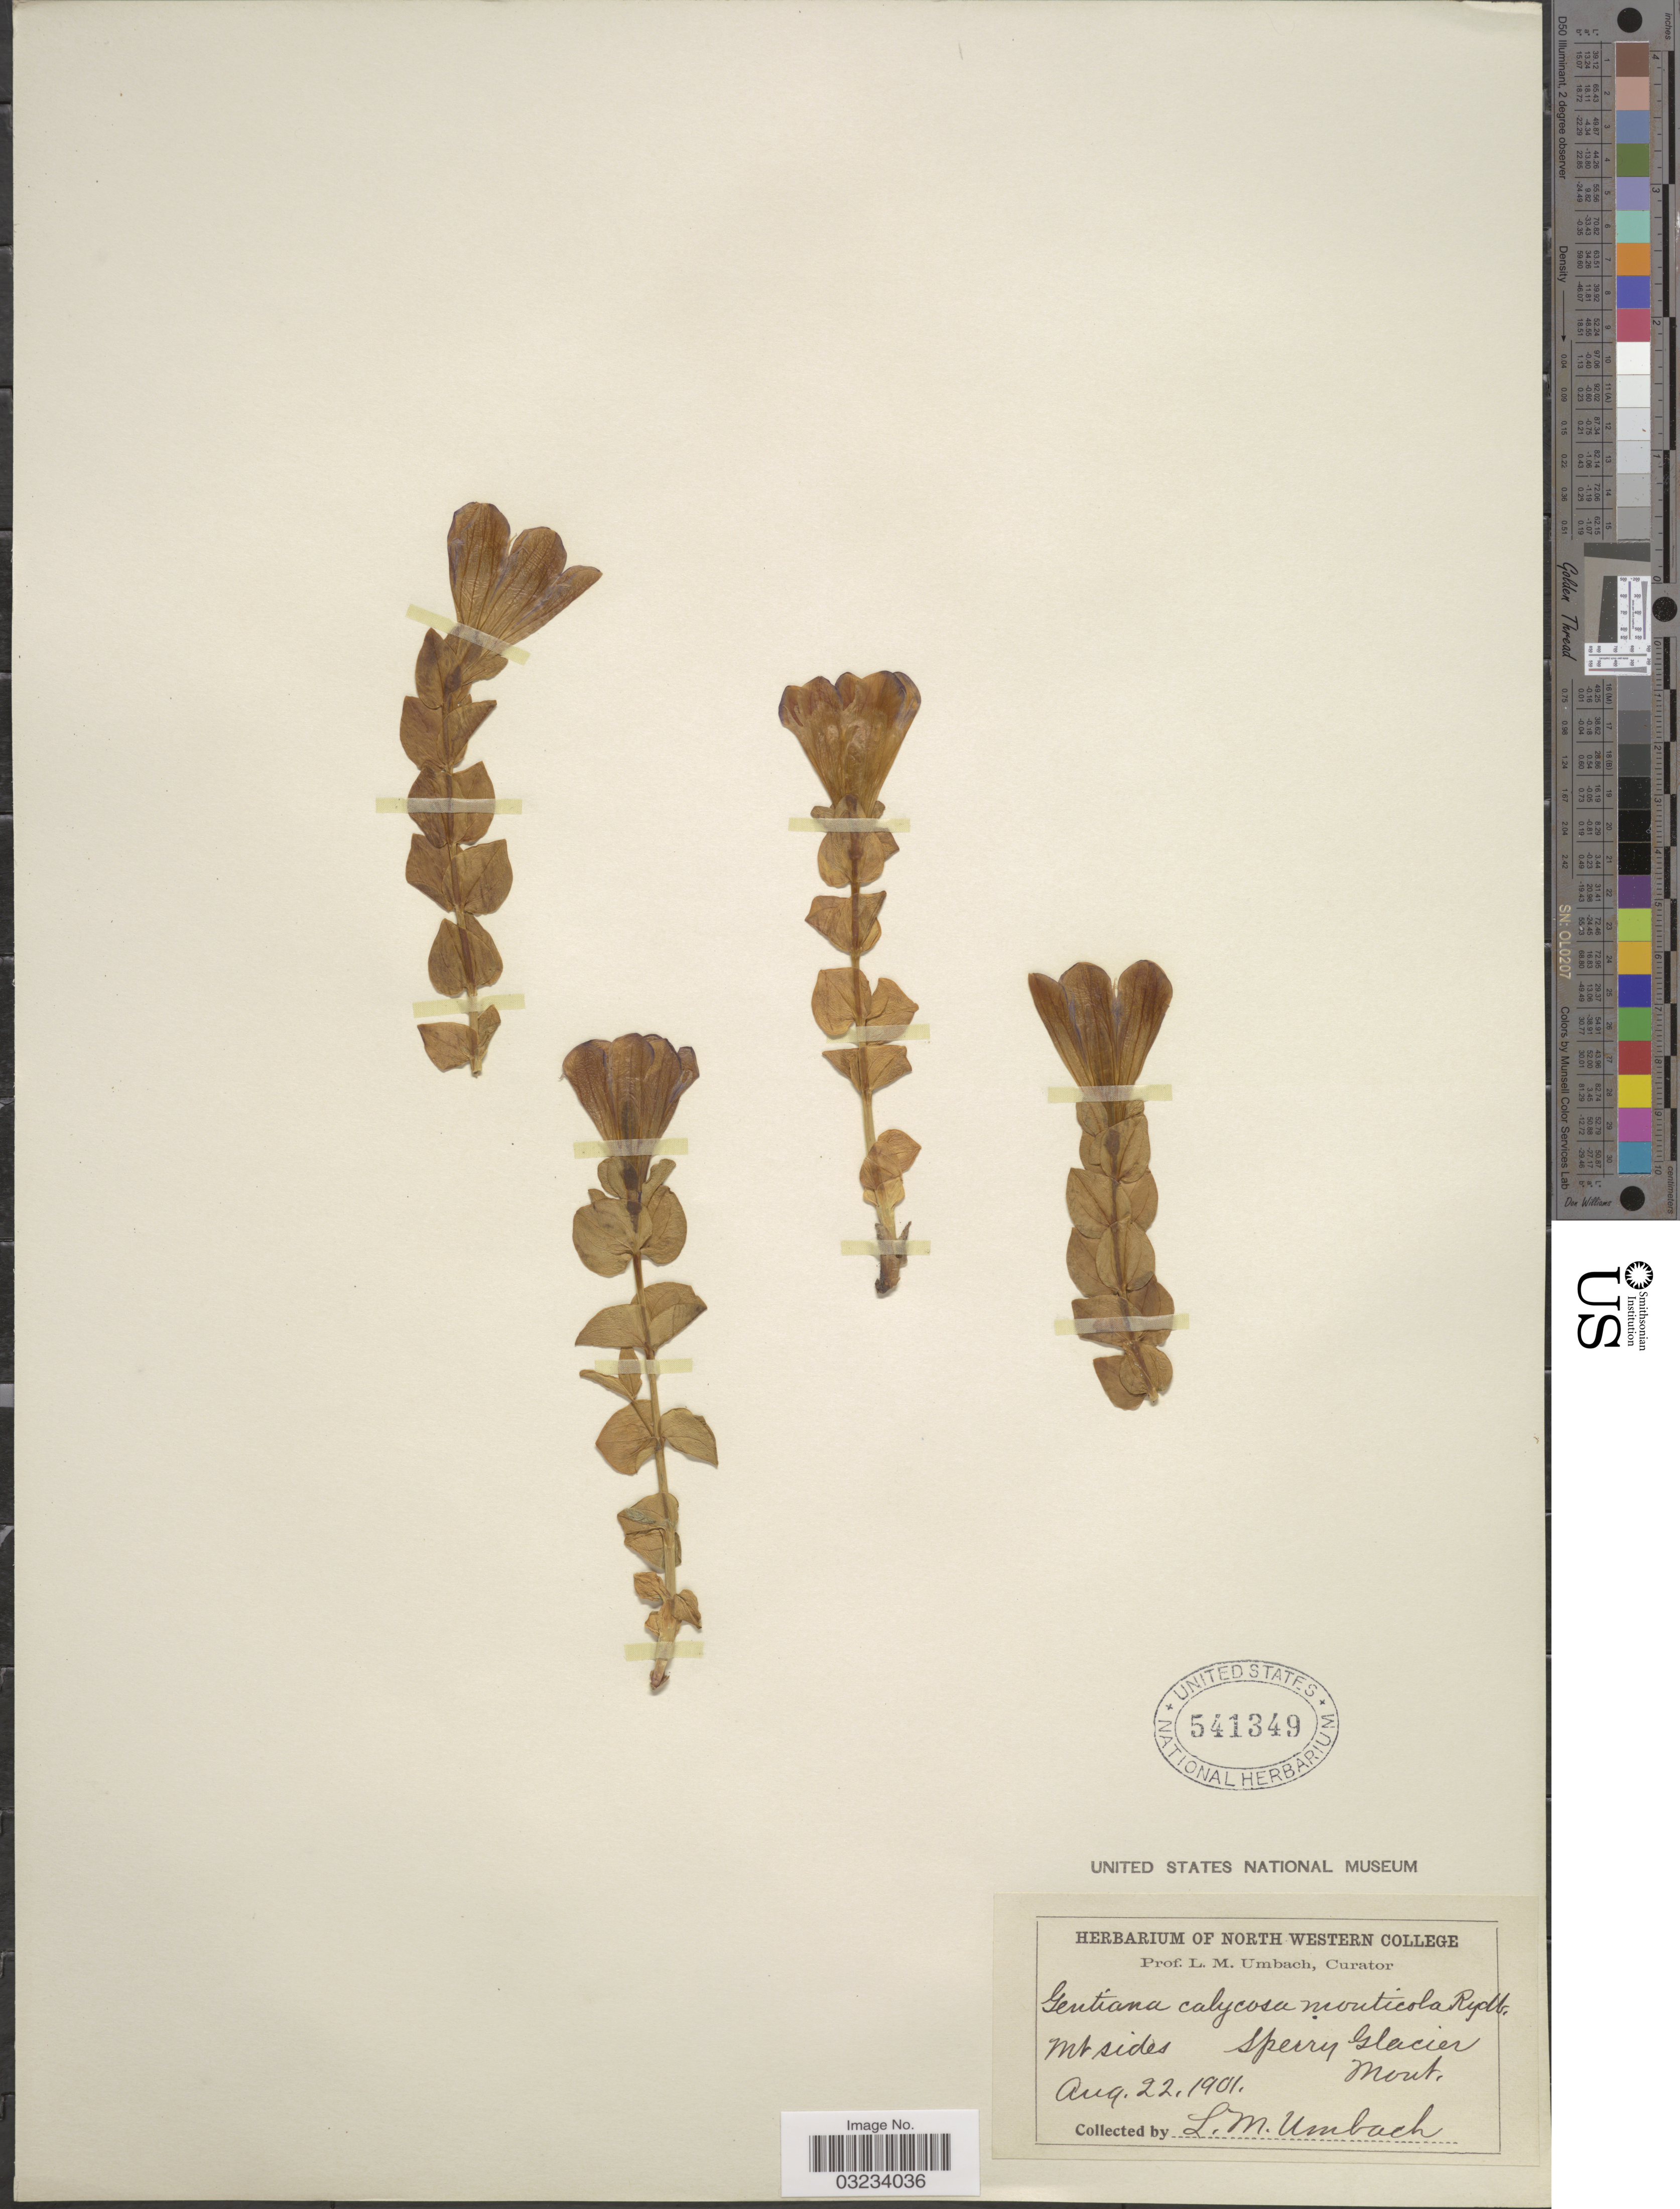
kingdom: Plantae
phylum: Tracheophyta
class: Magnoliopsida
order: Gentianales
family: Gentianaceae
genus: Gentiana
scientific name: Gentiana calycosa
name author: Griseb.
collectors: L. M. Umbach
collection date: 1901-08-22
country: United States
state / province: Montana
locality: Mt. sides, Sperry Glacier Mont.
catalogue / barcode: US 541349